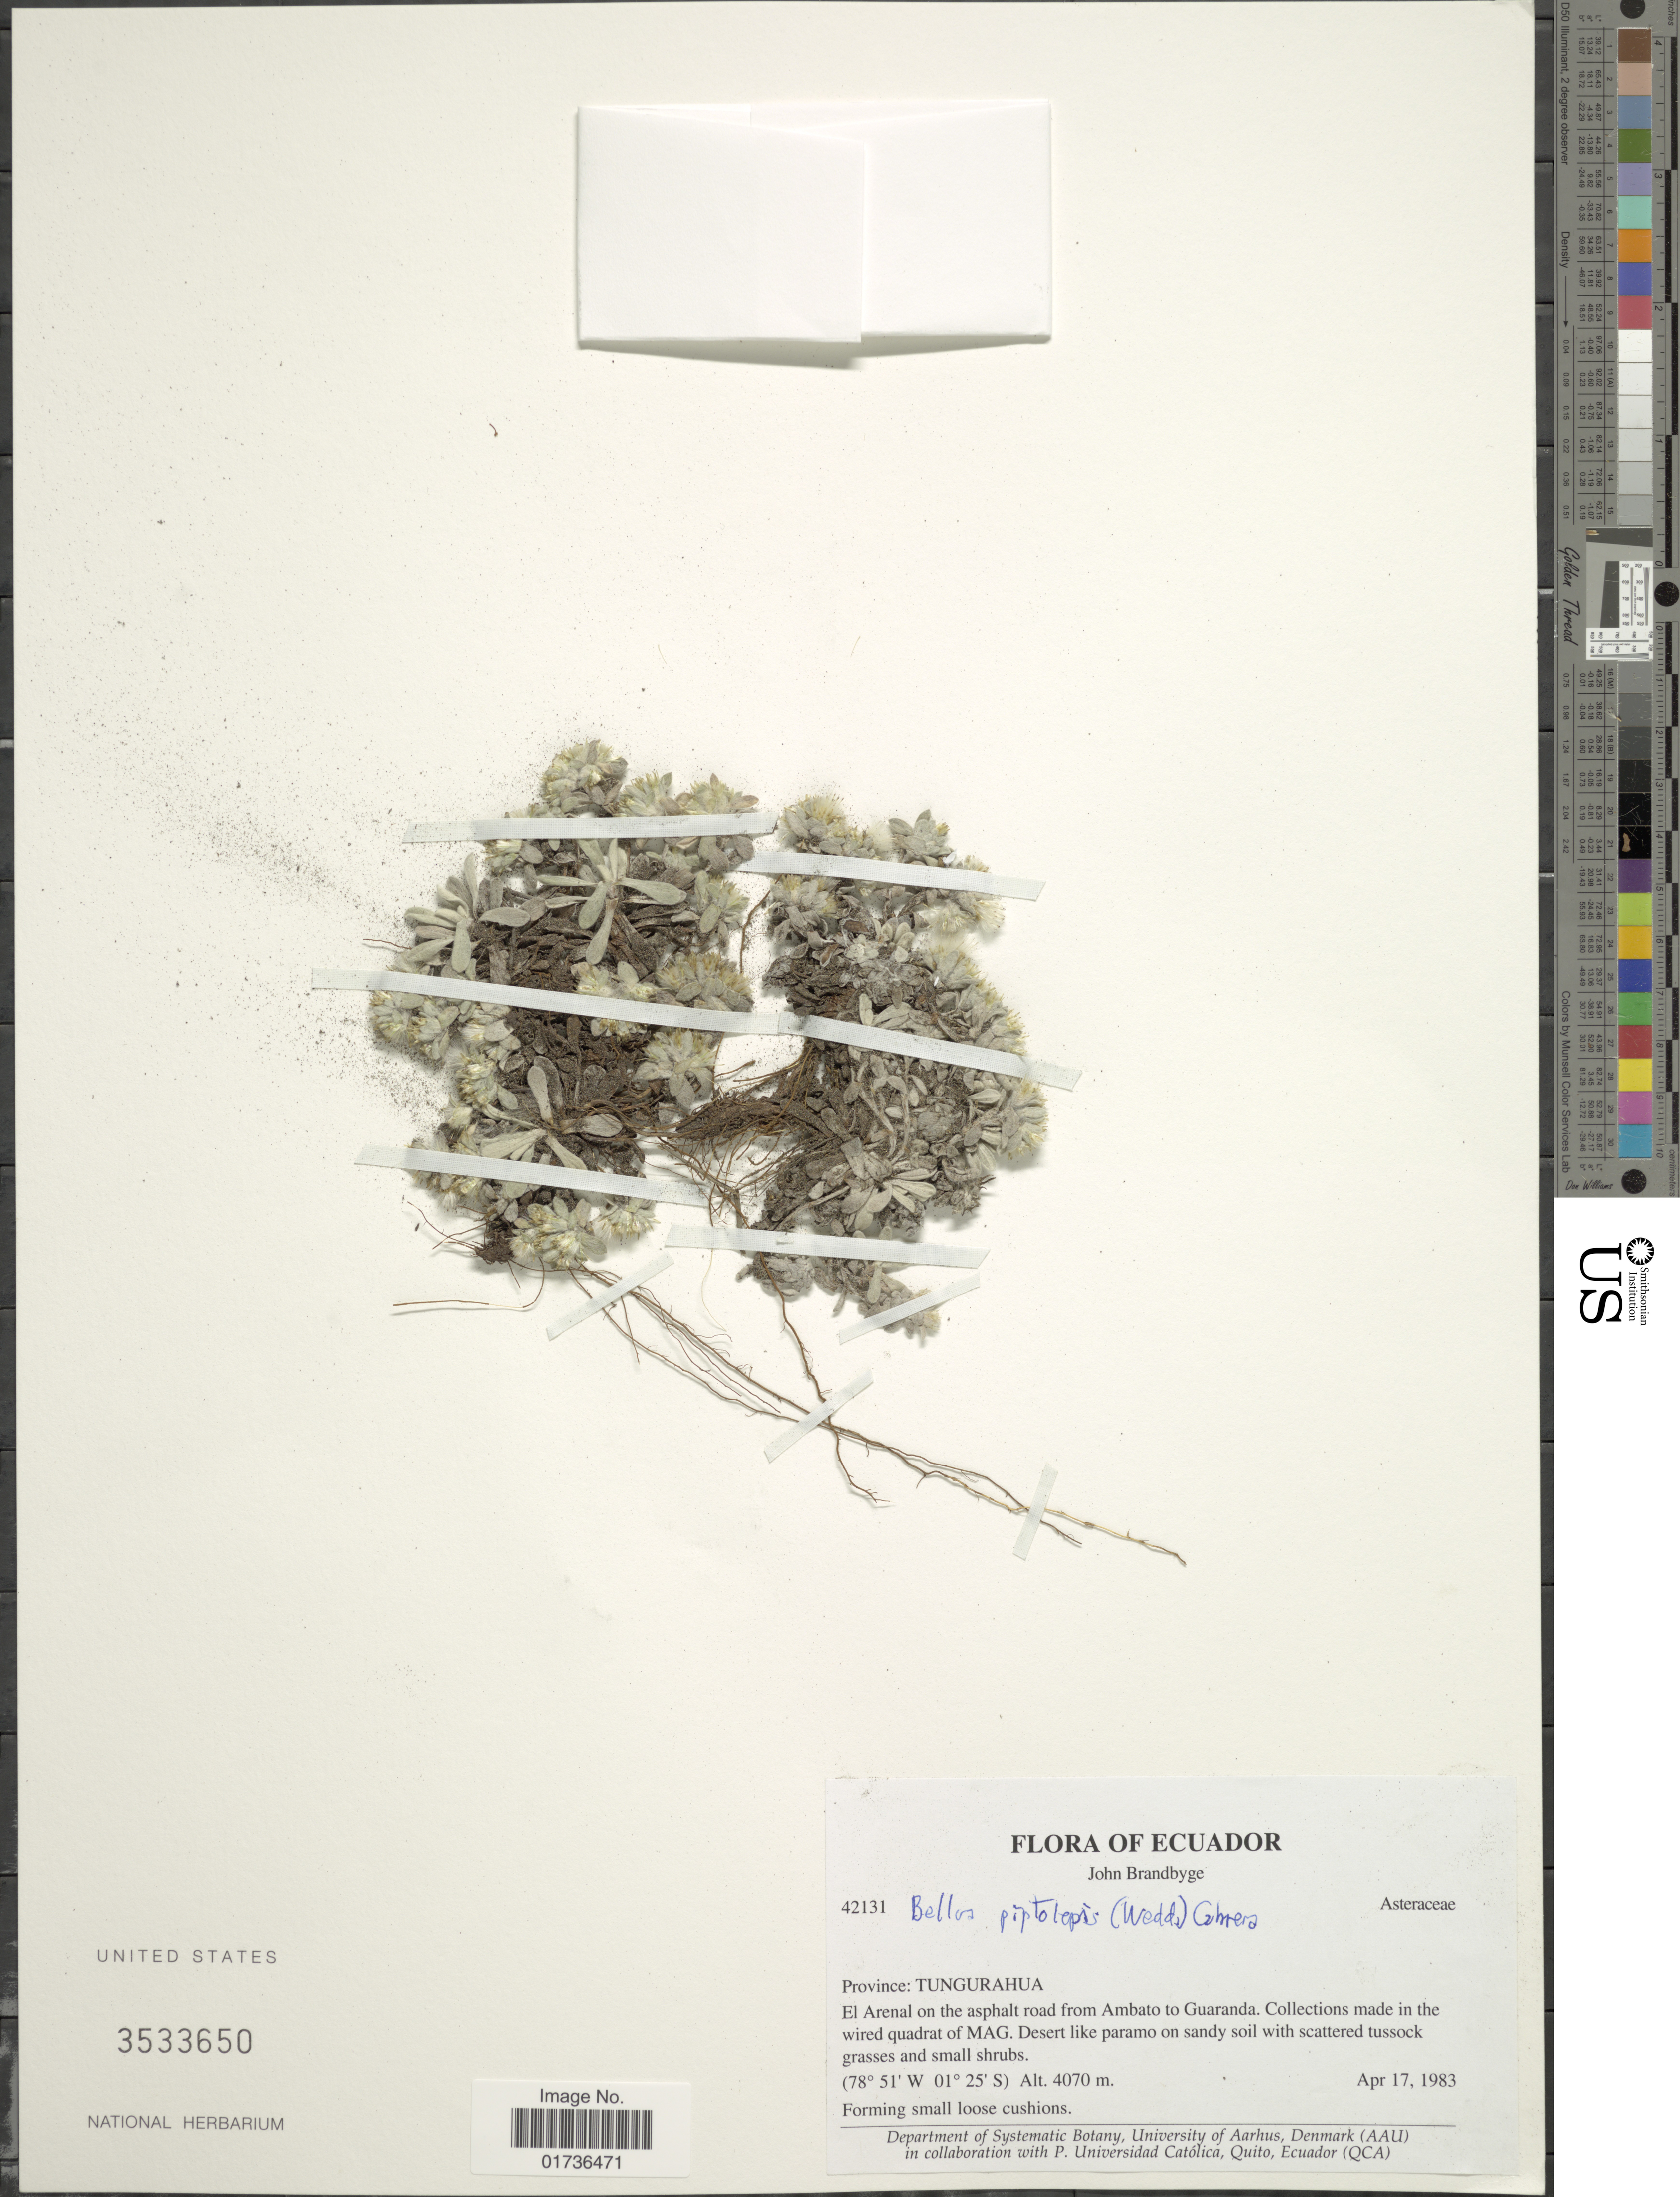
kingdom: Plantae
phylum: Tracheophyta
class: Magnoliopsida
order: Asterales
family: Asteraceae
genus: Mniodes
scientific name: Mniodes piptolepis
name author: (Wedd.) S.E. Freire et al.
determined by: Dillon, M. O.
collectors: J. Brandbyge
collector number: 42131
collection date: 1983-04-17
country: Ecuador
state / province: Tungurahua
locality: El Arenal on the asphalt road from Ambato to Guaranda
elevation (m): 4070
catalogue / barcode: US 3533650